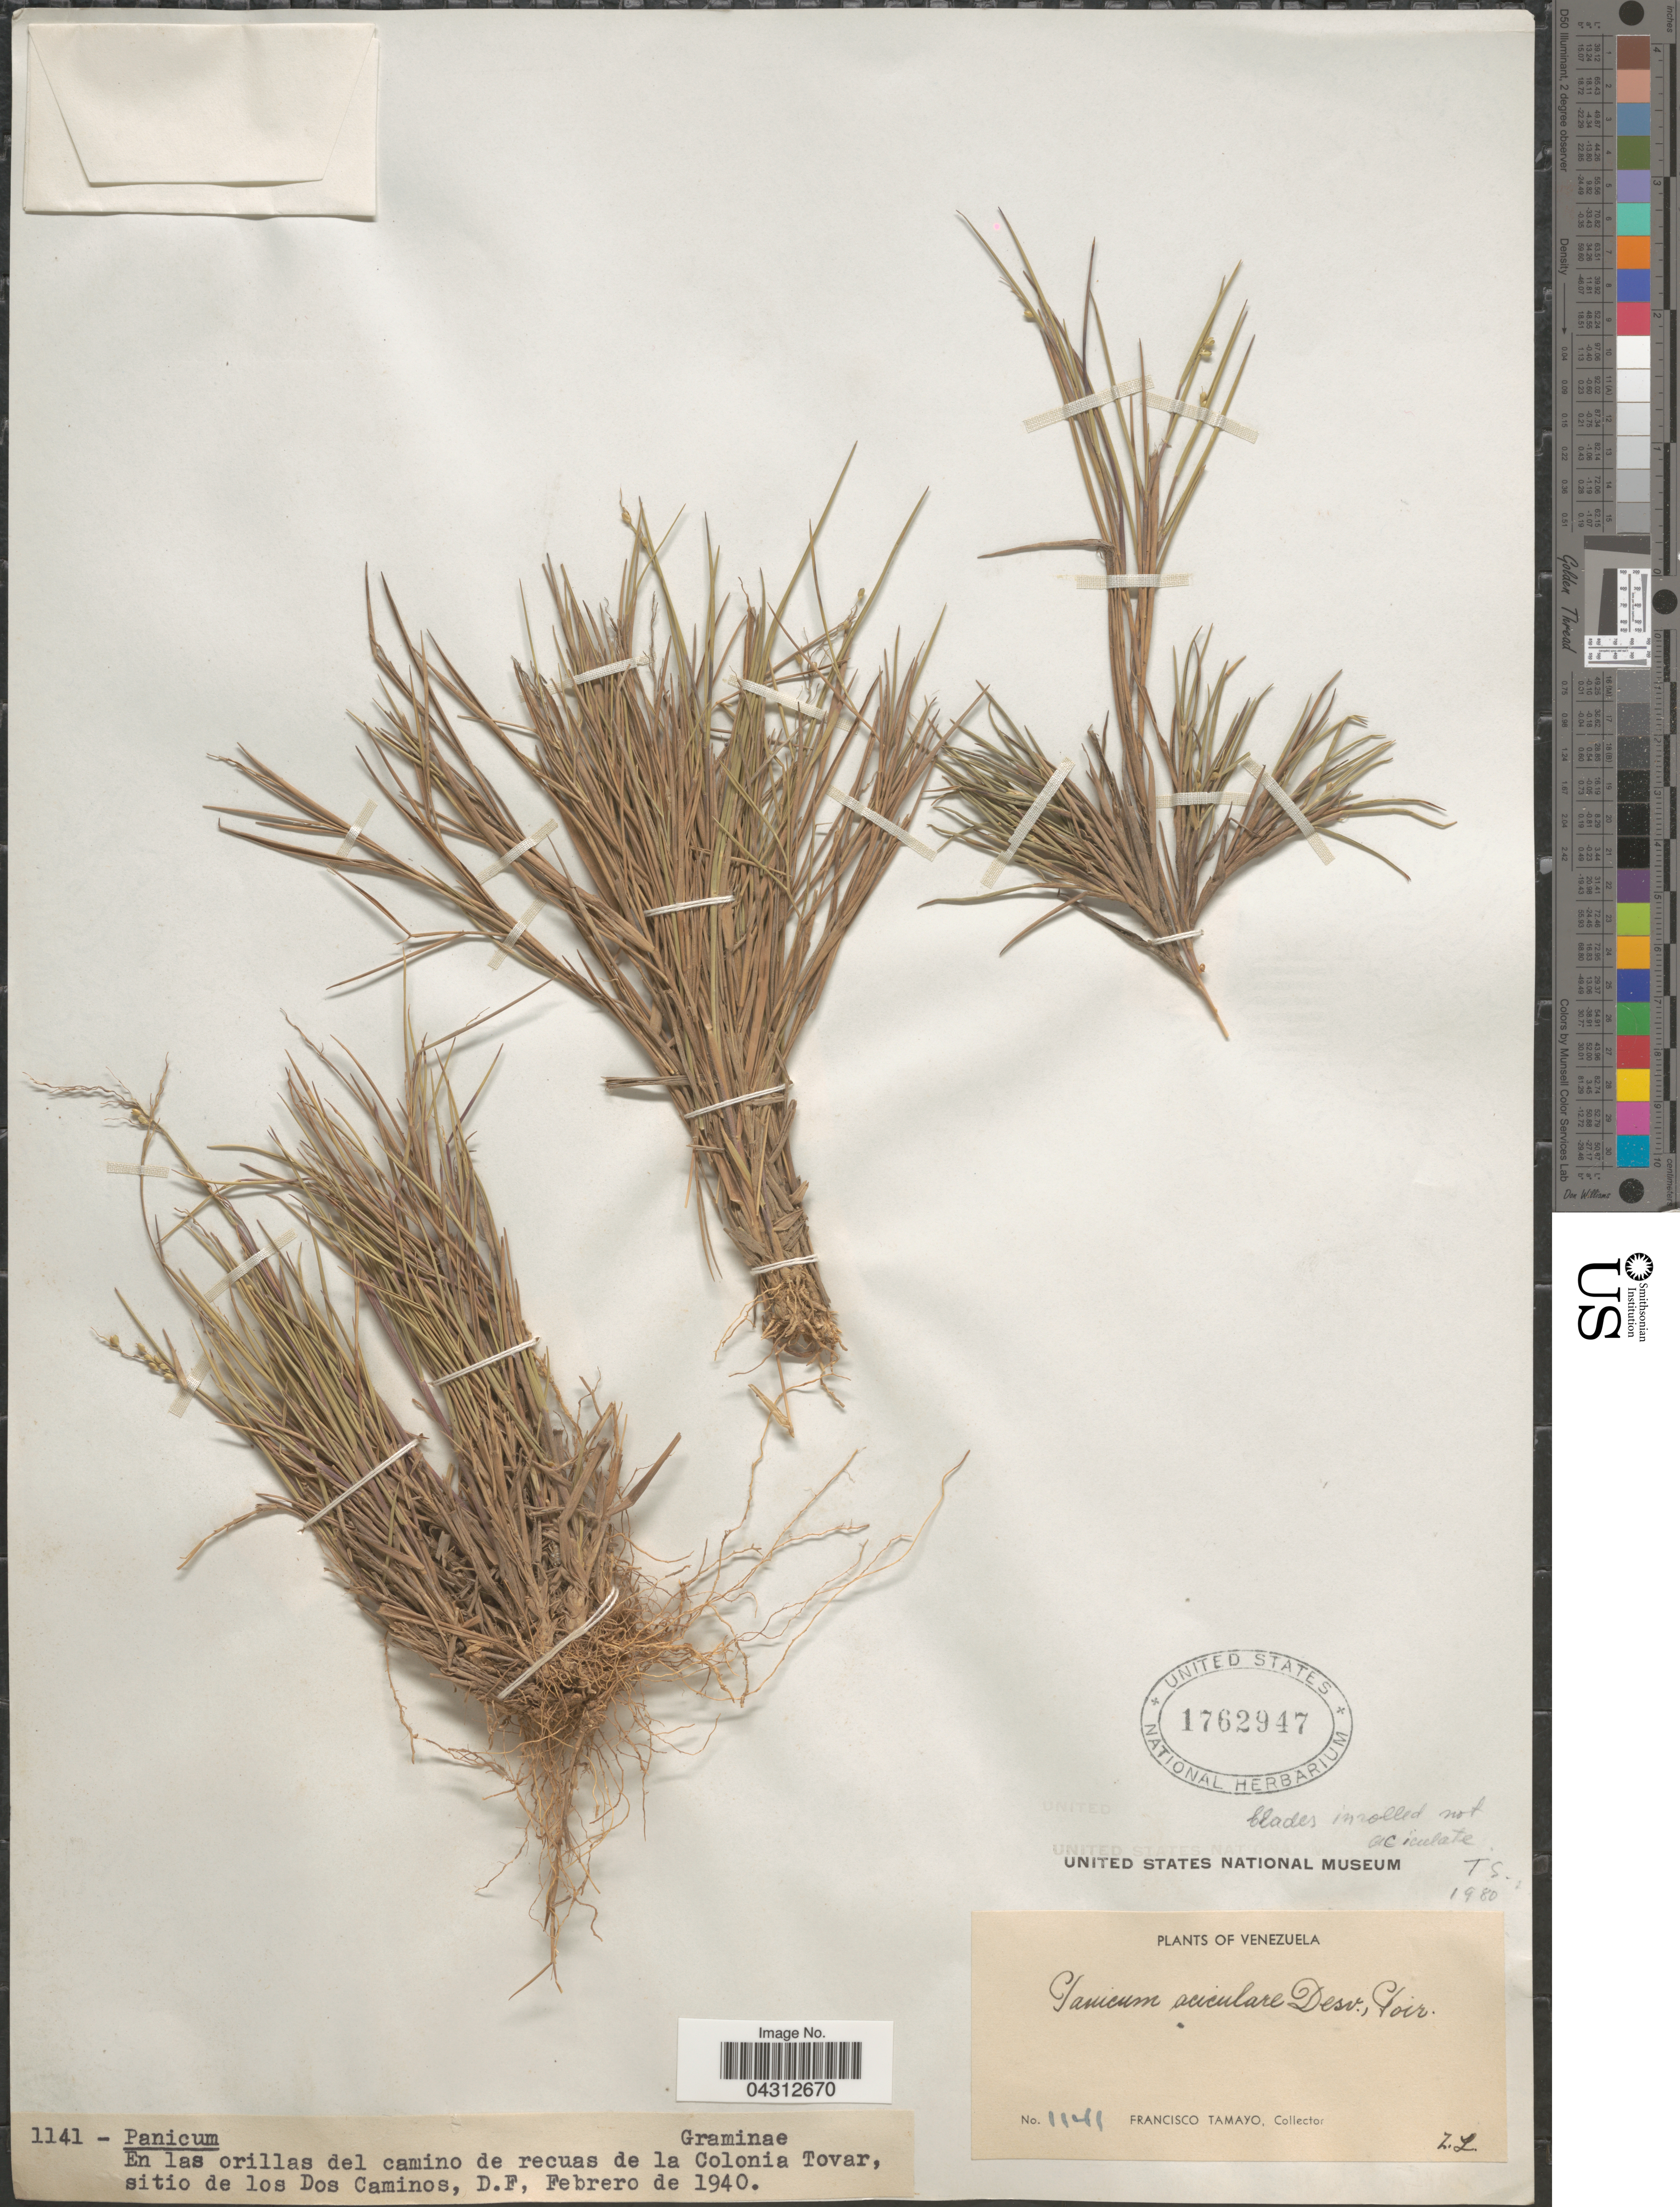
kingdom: Plantae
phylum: Tracheophyta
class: Liliopsida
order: Poales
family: Poaceae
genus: Dichanthelium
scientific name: Dichanthelium aciculare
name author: (Desv. ex Poir.) Gould & C.A. Clark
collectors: F. Tamayo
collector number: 1141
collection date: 1940-02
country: Venezuela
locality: En las orillas del camino de recuas de la Colonia Tovar, sitio de los Dos Caminos, D.F.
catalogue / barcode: US 1762947